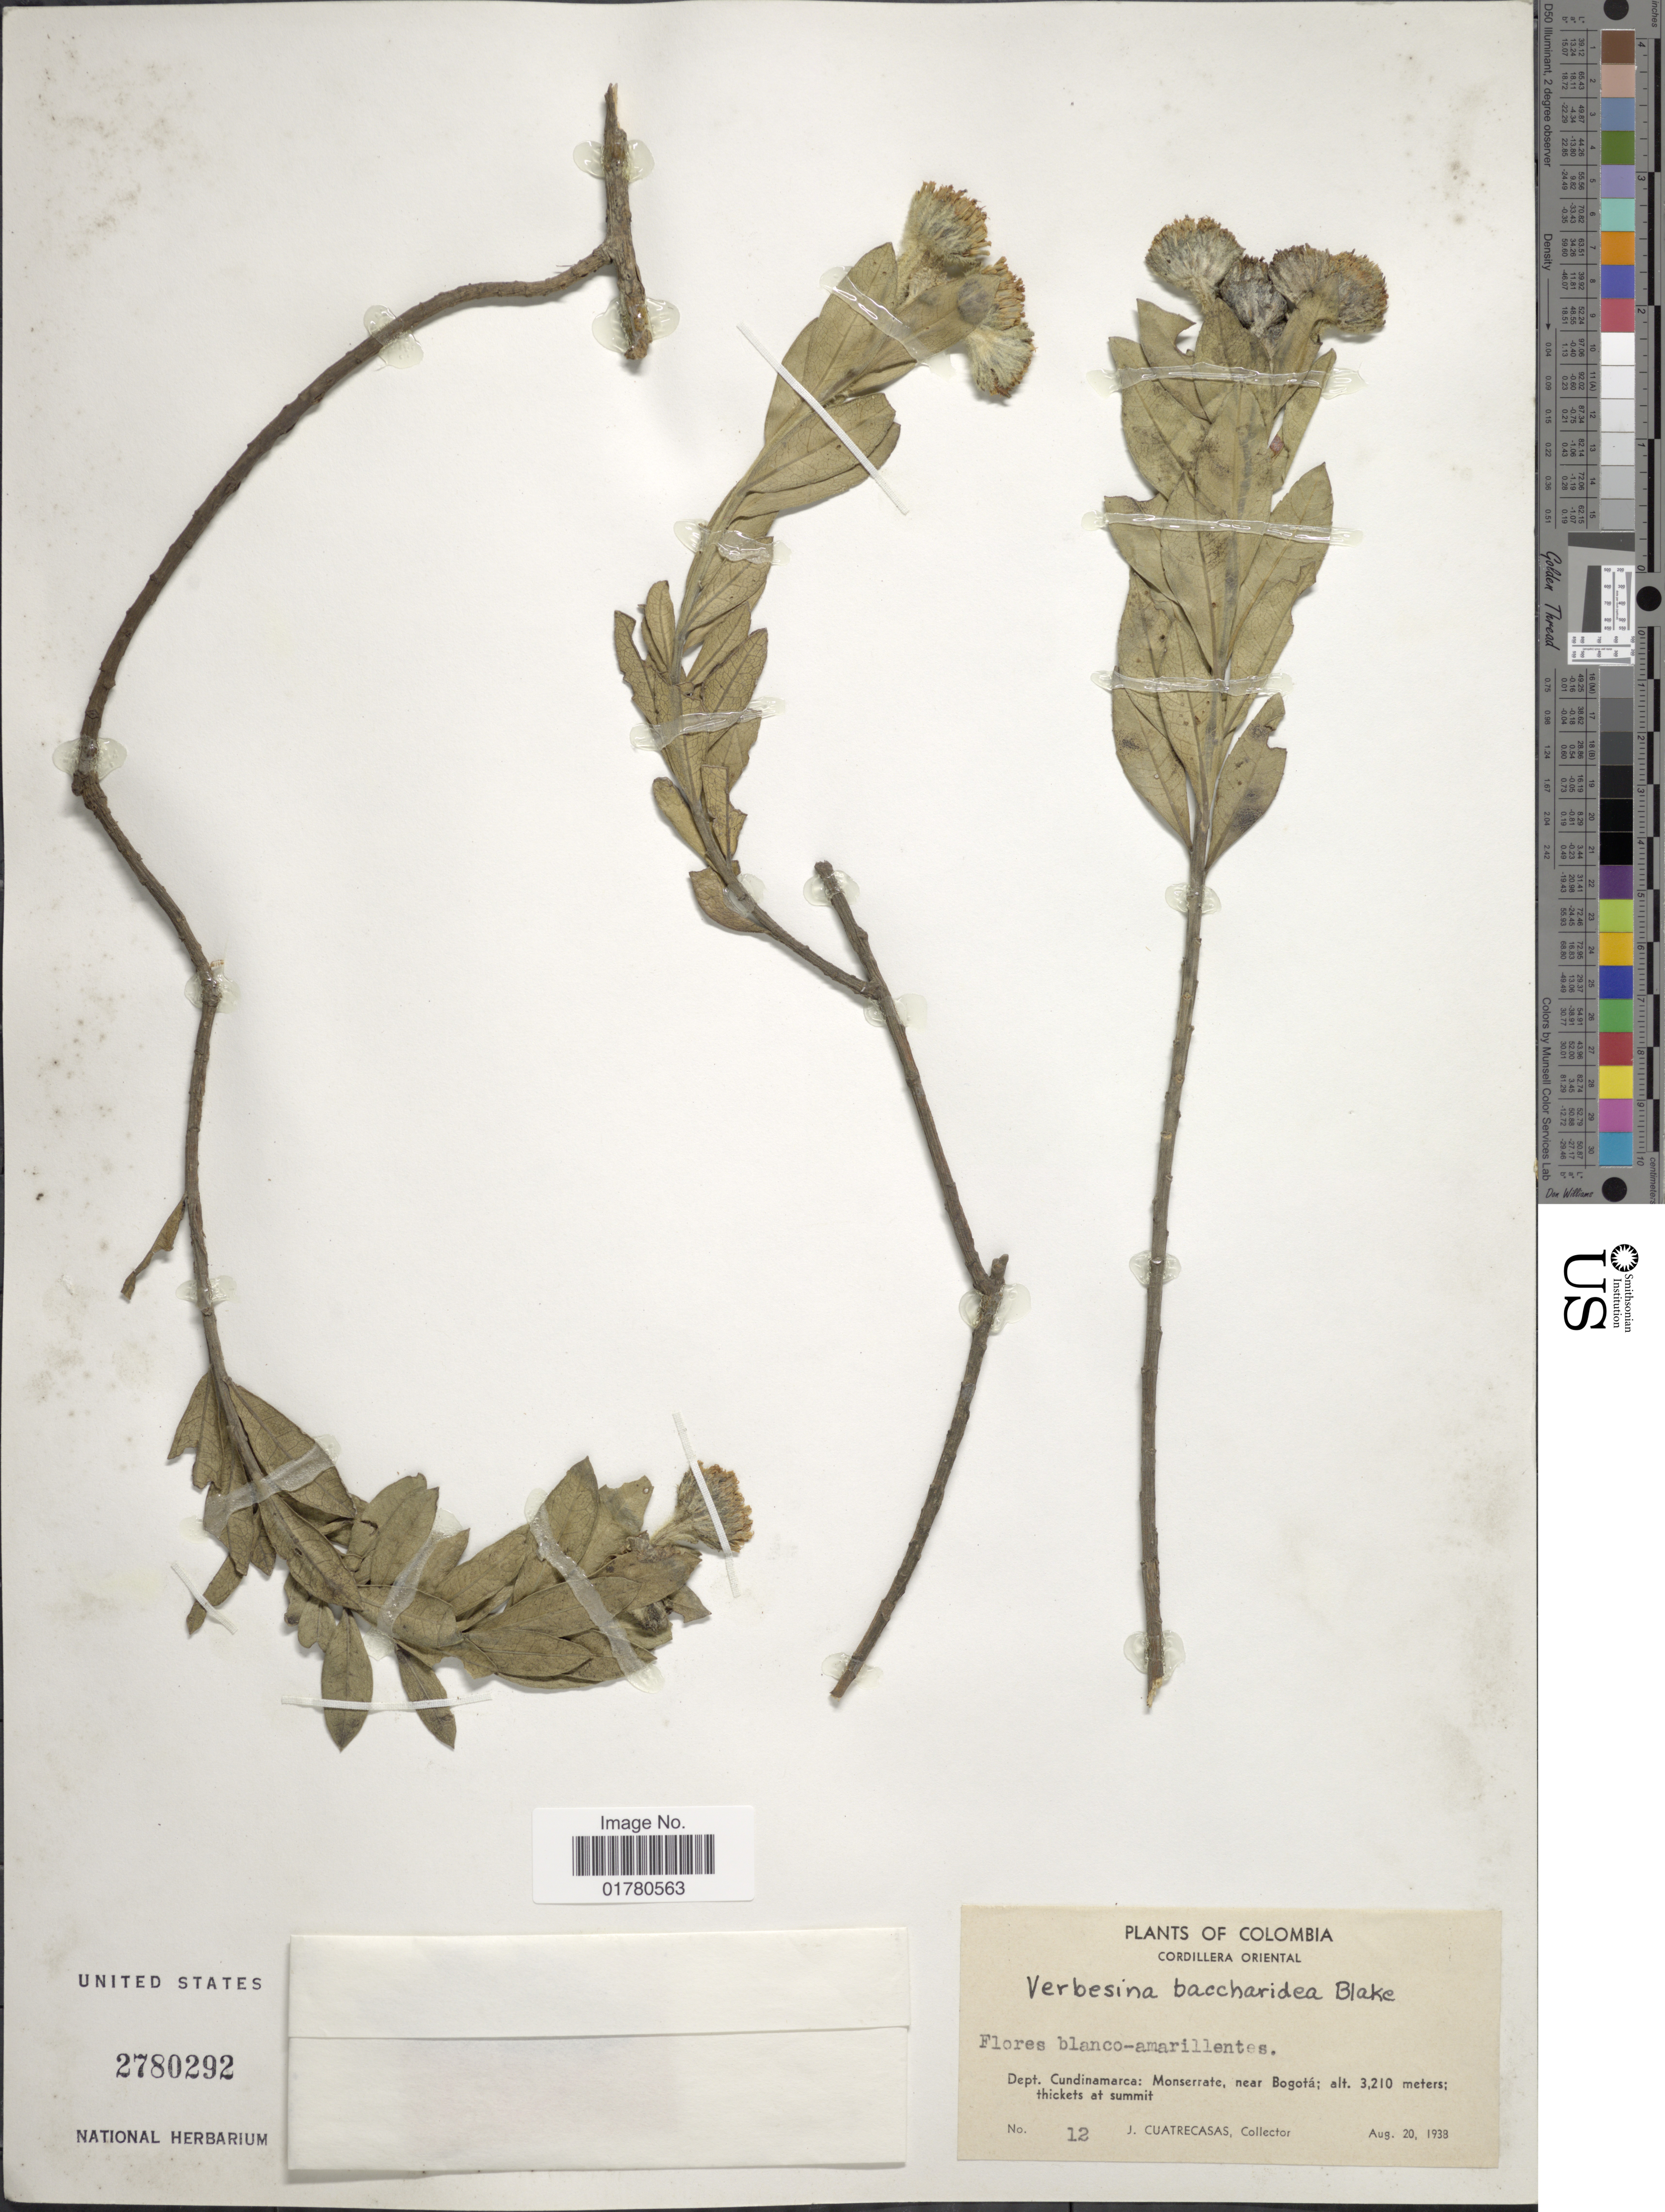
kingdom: Plantae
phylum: Tracheophyta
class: Magnoliopsida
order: Asterales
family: Asteraceae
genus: Verbesina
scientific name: Verbesina baccharides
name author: S.F. Blake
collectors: J. Cuatrecasas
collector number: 12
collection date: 1938-08-20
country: Colombia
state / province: Cundinamarca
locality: Dept. Cundinamarca: Monserrate, near Bogotá; thickets at summit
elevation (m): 3210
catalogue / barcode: US 2780292